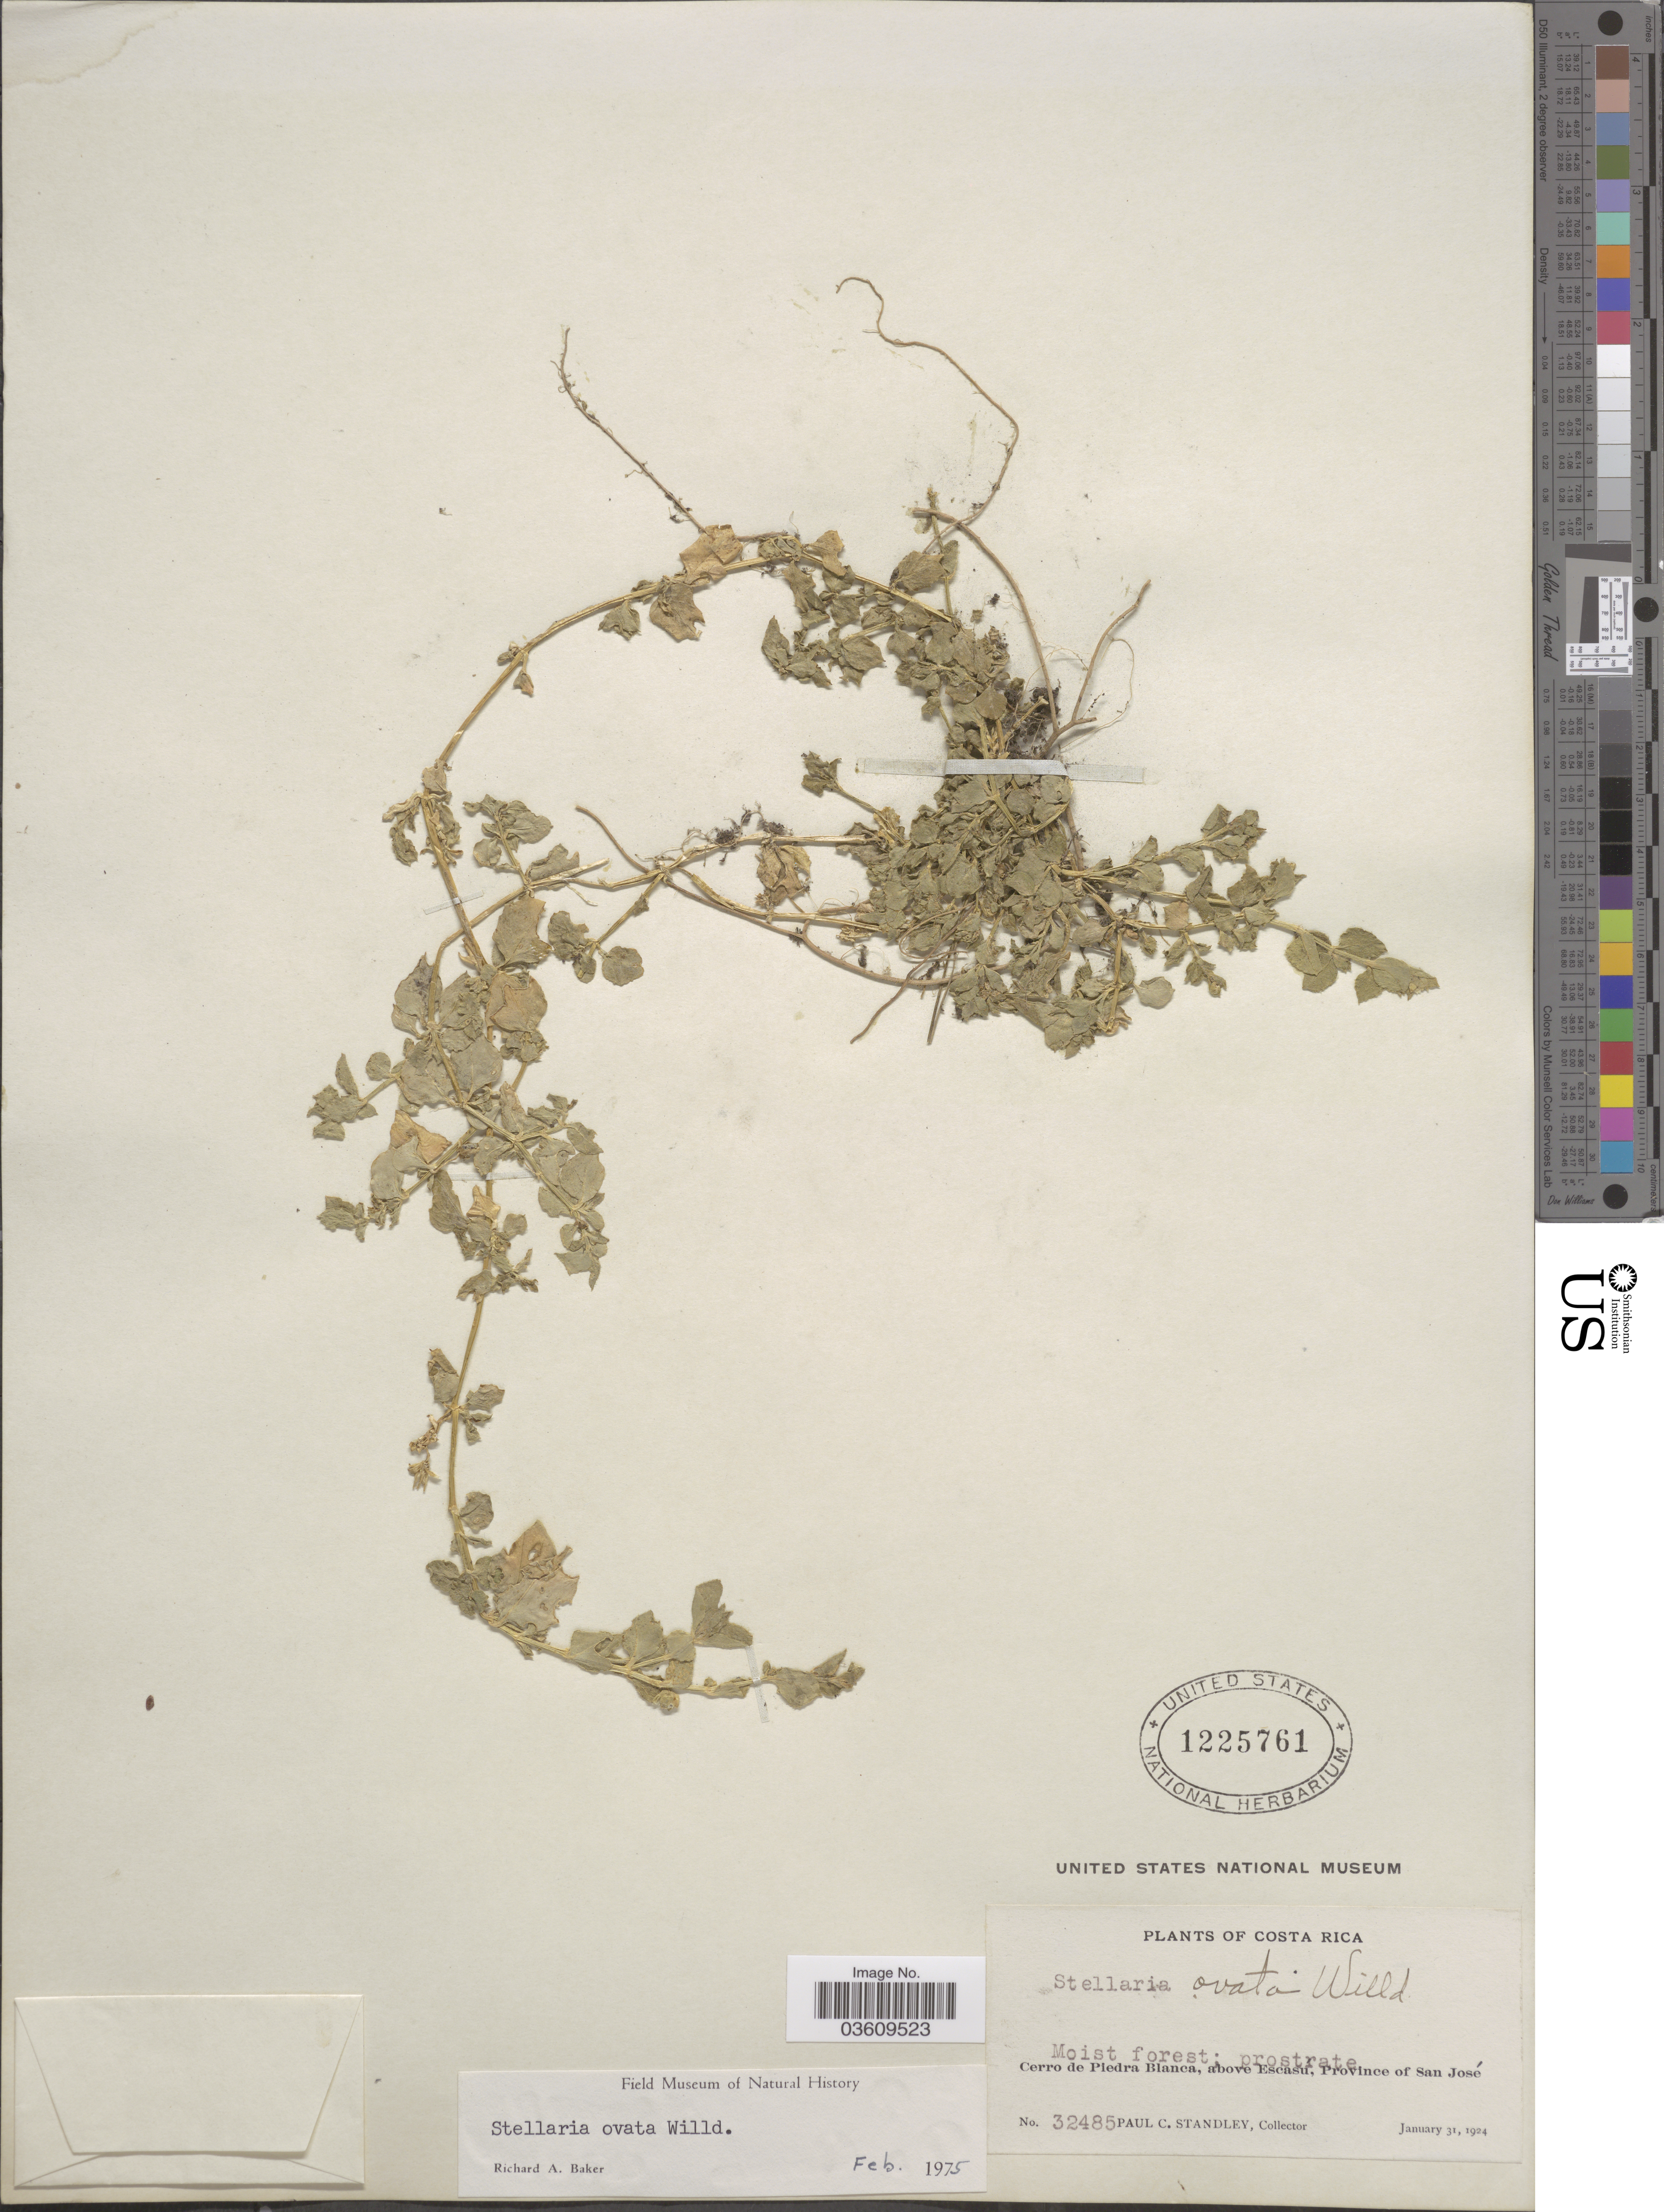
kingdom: Plantae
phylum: Tracheophyta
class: Magnoliopsida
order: Caryophyllales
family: Caryophyllaceae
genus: Stellaria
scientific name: Stellaria ovata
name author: Willd.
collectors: P. C. Standley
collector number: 32485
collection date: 1924-01-31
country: Costa Rica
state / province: San José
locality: Cerro de Piedra Blanca, above Escasu.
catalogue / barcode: US 1225761